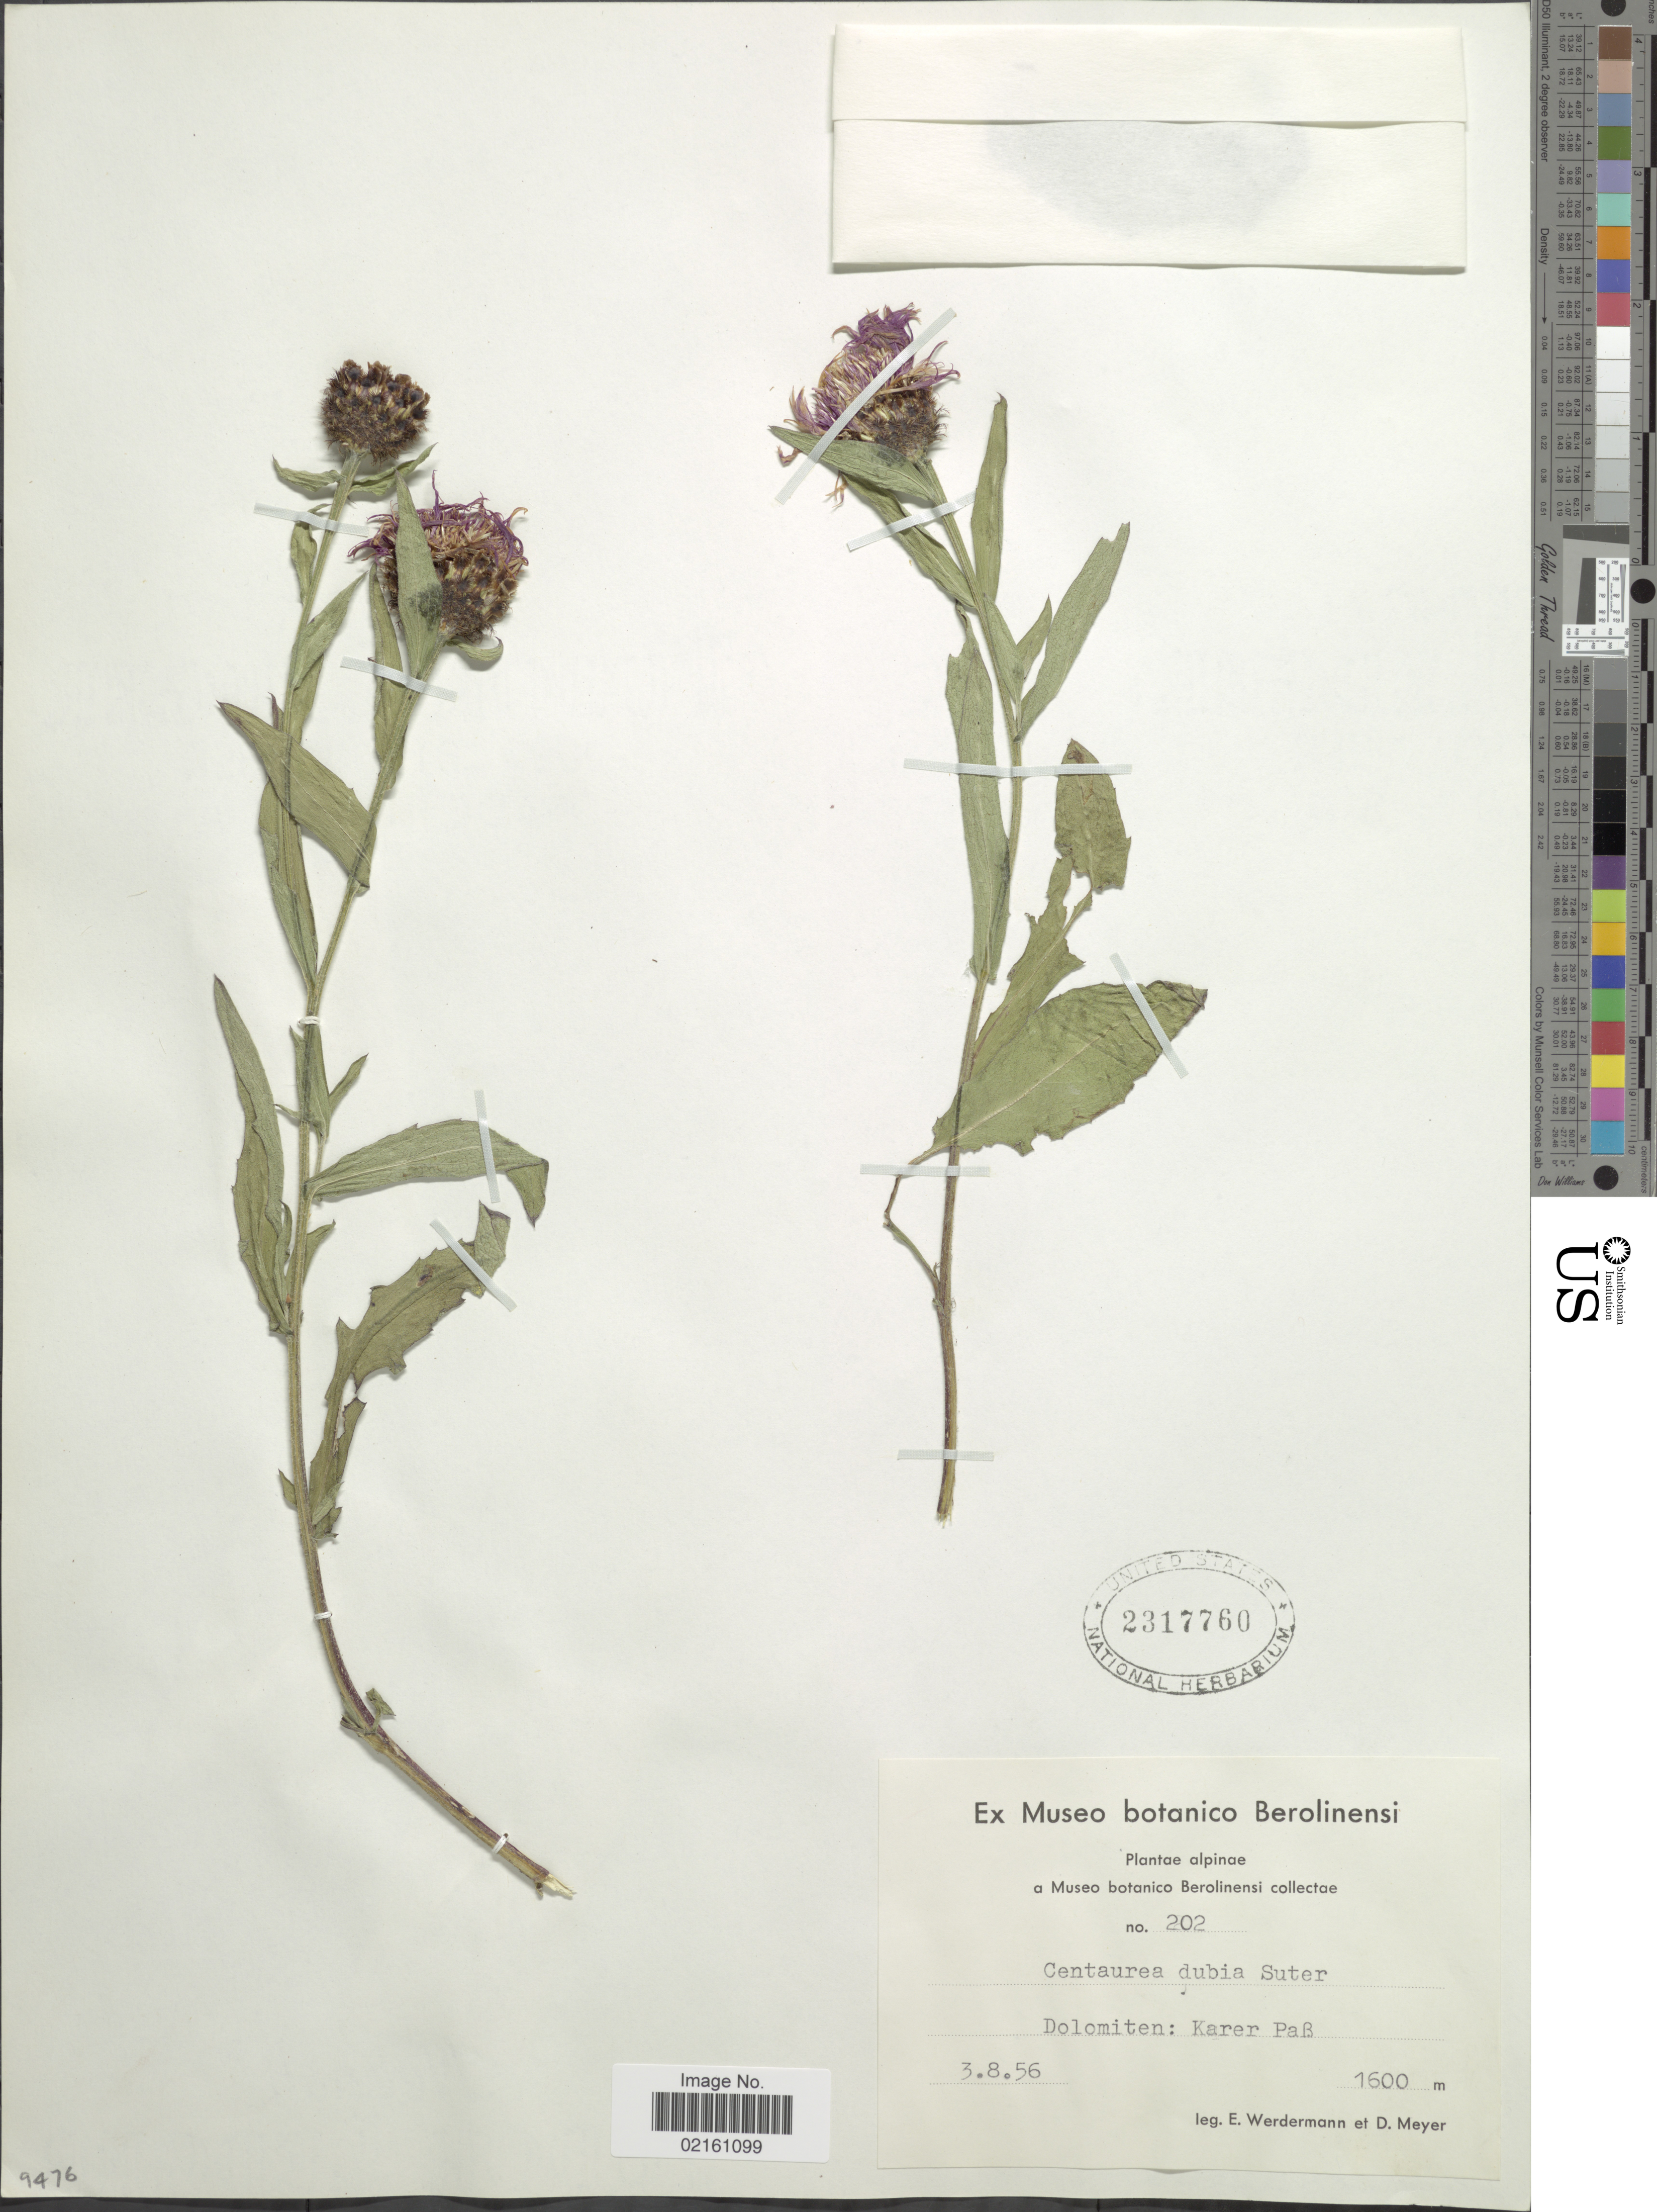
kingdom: Plantae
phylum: Tracheophyta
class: Magnoliopsida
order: Asterales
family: Asteraceae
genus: Centaurea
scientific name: Centaurea dubia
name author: Suter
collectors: E. Werdermann & D. Meyer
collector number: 202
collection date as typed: Transcribed d/m/y: 3/8/56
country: Italy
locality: Alpinae, Dolomiten, Karer Pab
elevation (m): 1600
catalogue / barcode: US 2317760